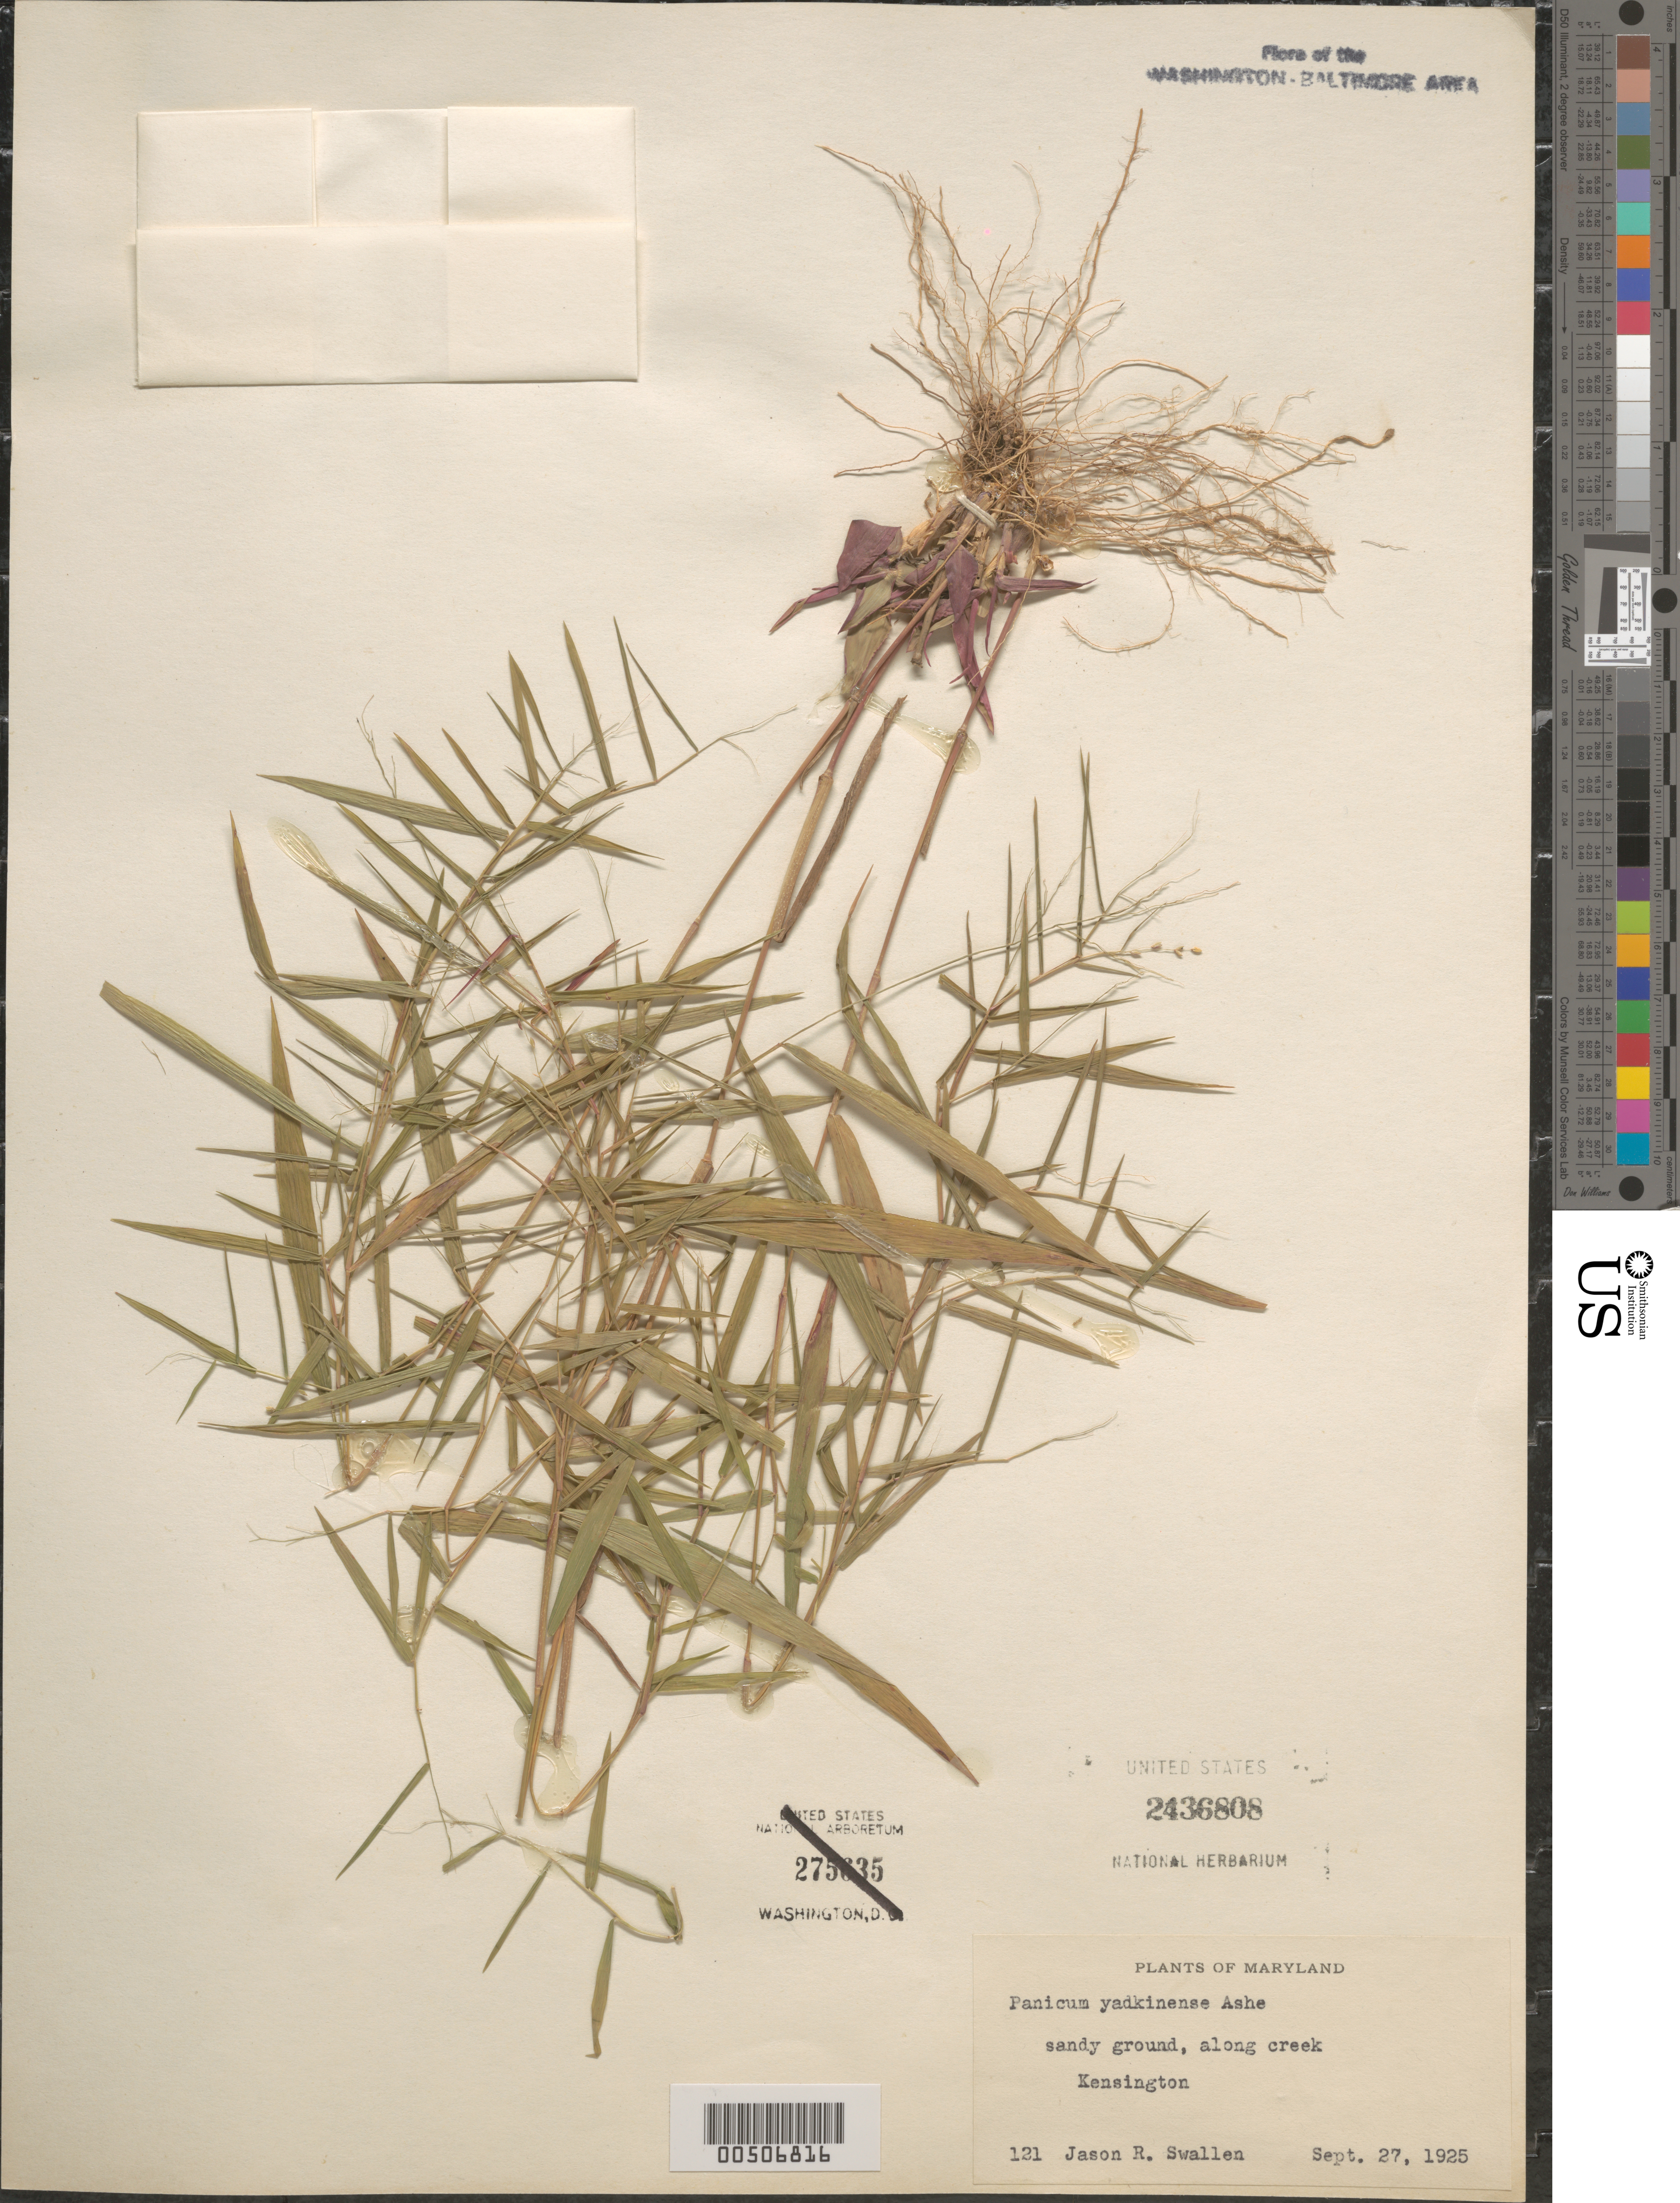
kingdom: Plantae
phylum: Tracheophyta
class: Liliopsida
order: Poales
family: Poaceae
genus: Dichanthelium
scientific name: Dichanthelium dichotomum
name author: (L.) Gould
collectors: J. R. Swallen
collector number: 121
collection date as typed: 27 Sep 1925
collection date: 1925-09-27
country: United States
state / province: Maryland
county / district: Montgomery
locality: Kensington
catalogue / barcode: US 2436808